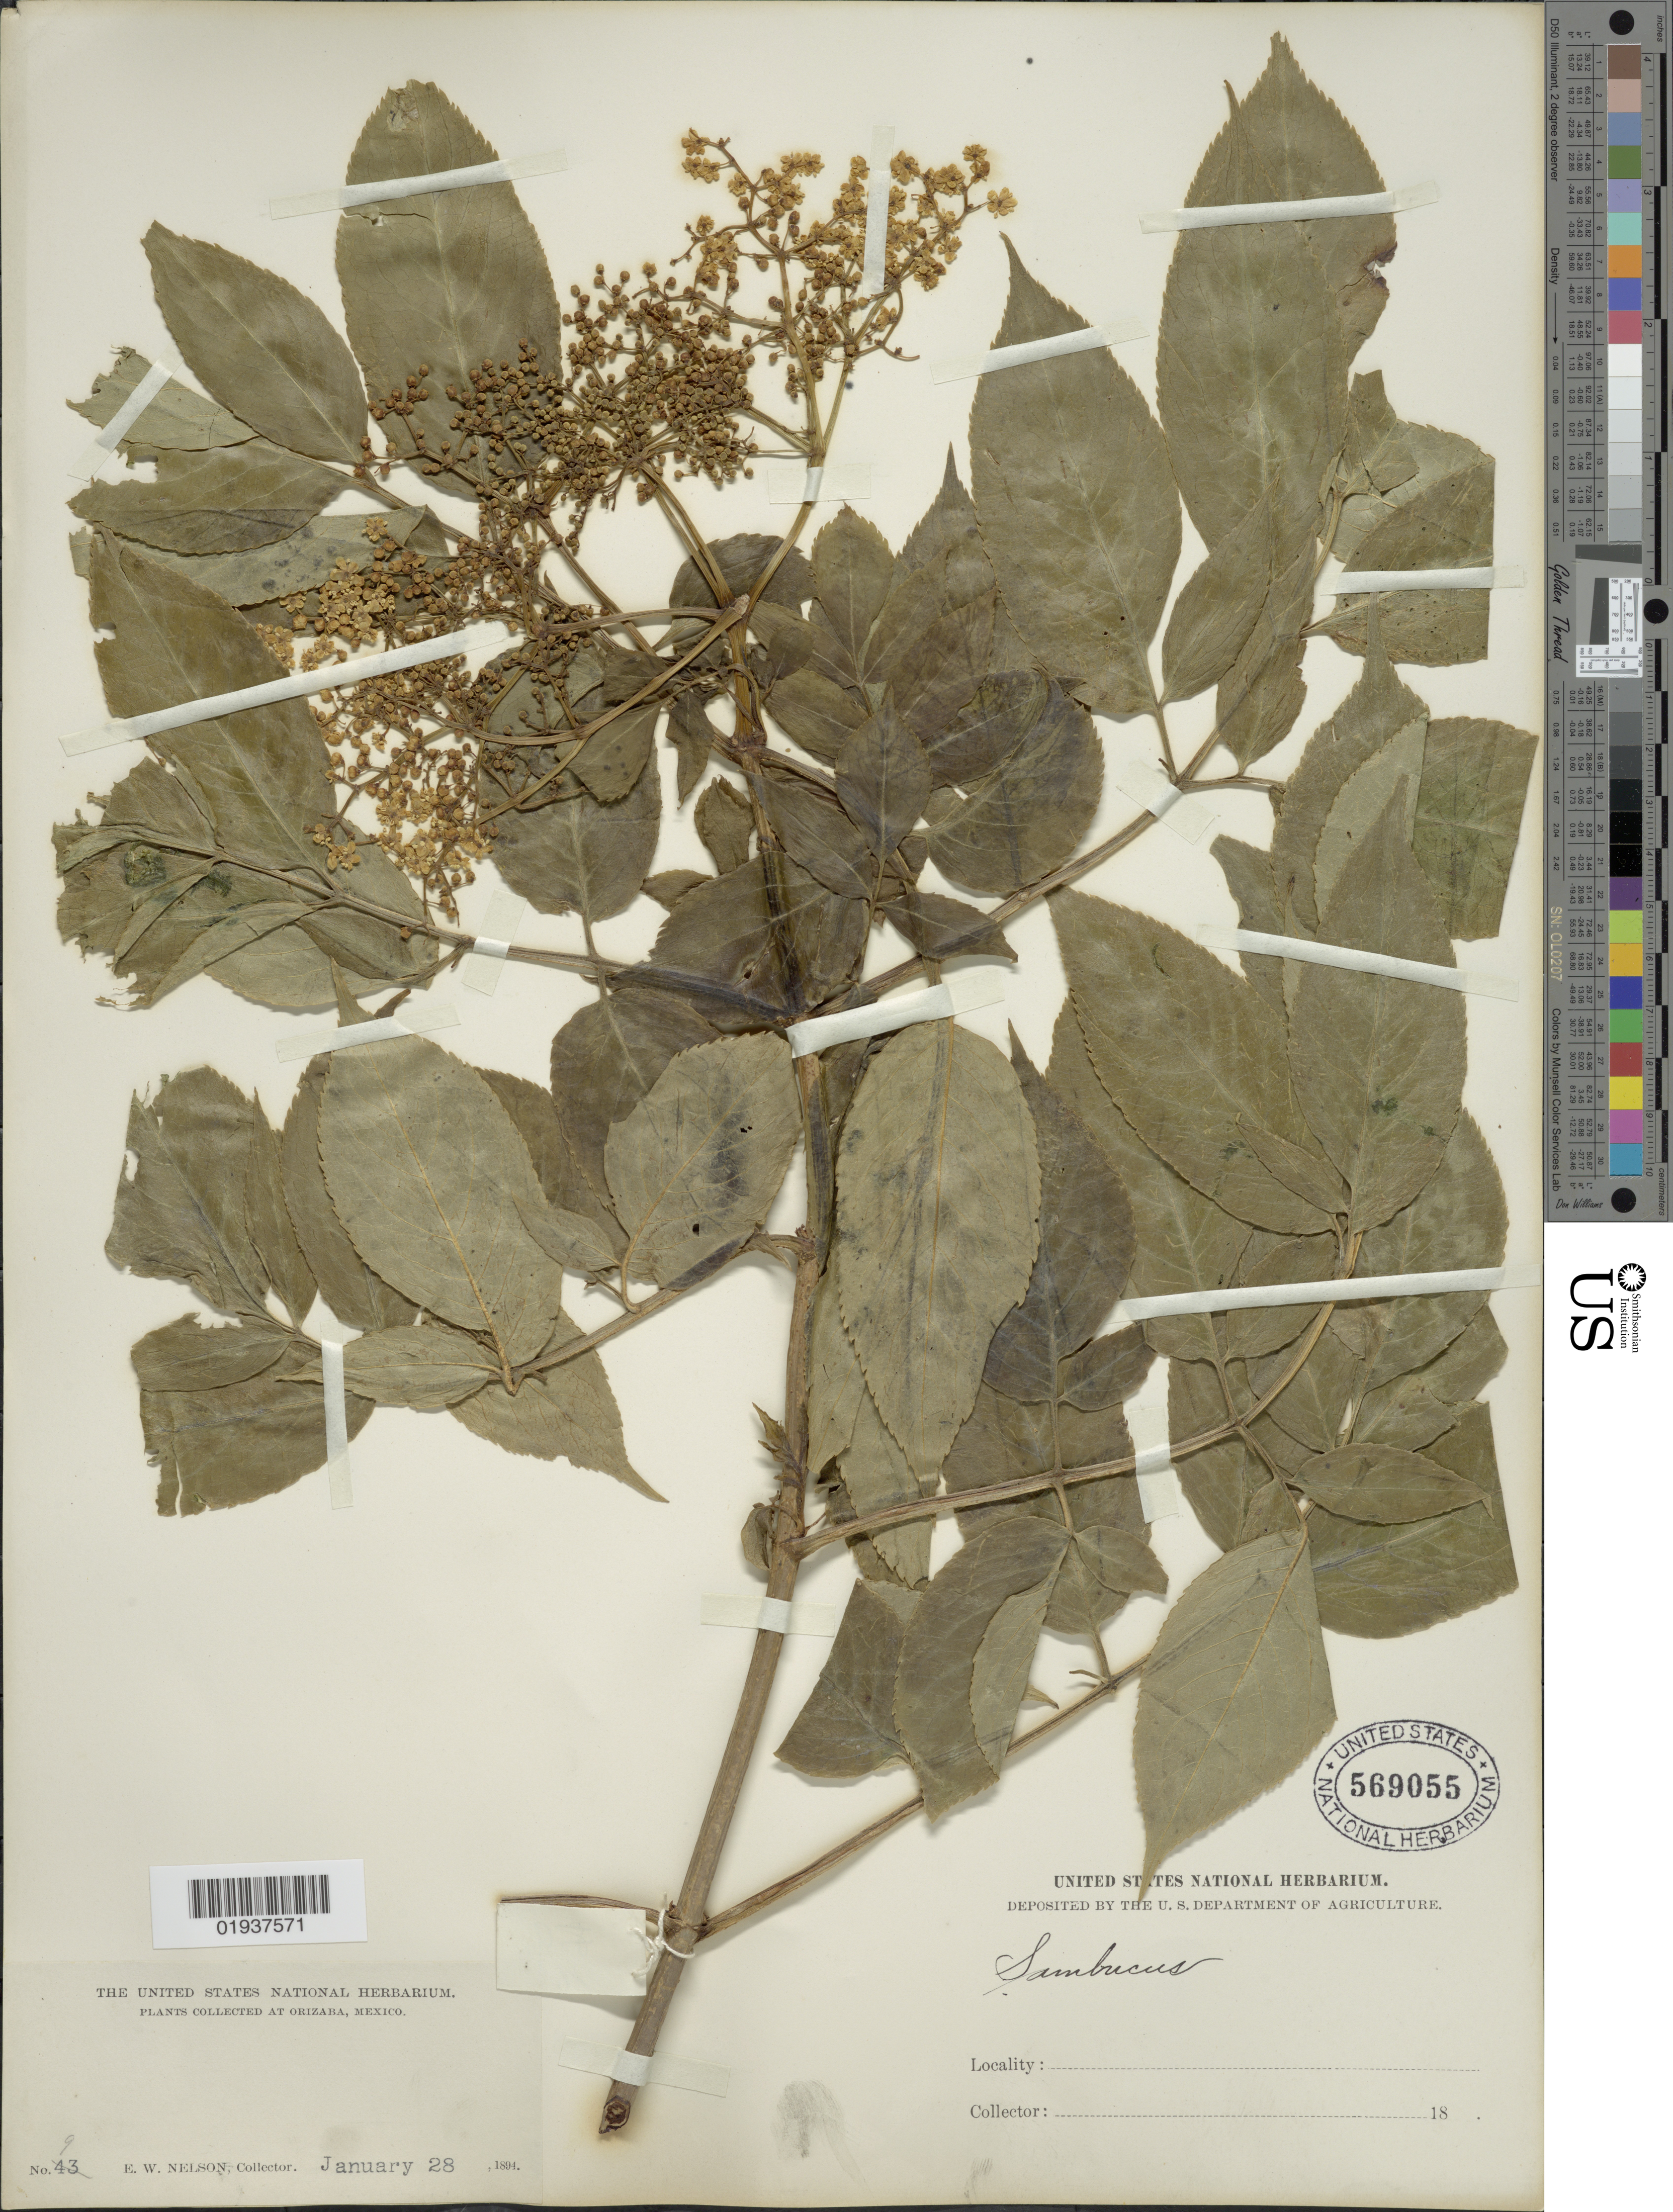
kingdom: Plantae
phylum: Tracheophyta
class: Magnoliopsida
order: Dipsacales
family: Viburnaceae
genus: Sambucus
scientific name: Sambucus mexicana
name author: C. Presl ex DC.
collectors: E. W. Nelson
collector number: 9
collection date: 1894-01-28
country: Mexico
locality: Orizaba.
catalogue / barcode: US 569055